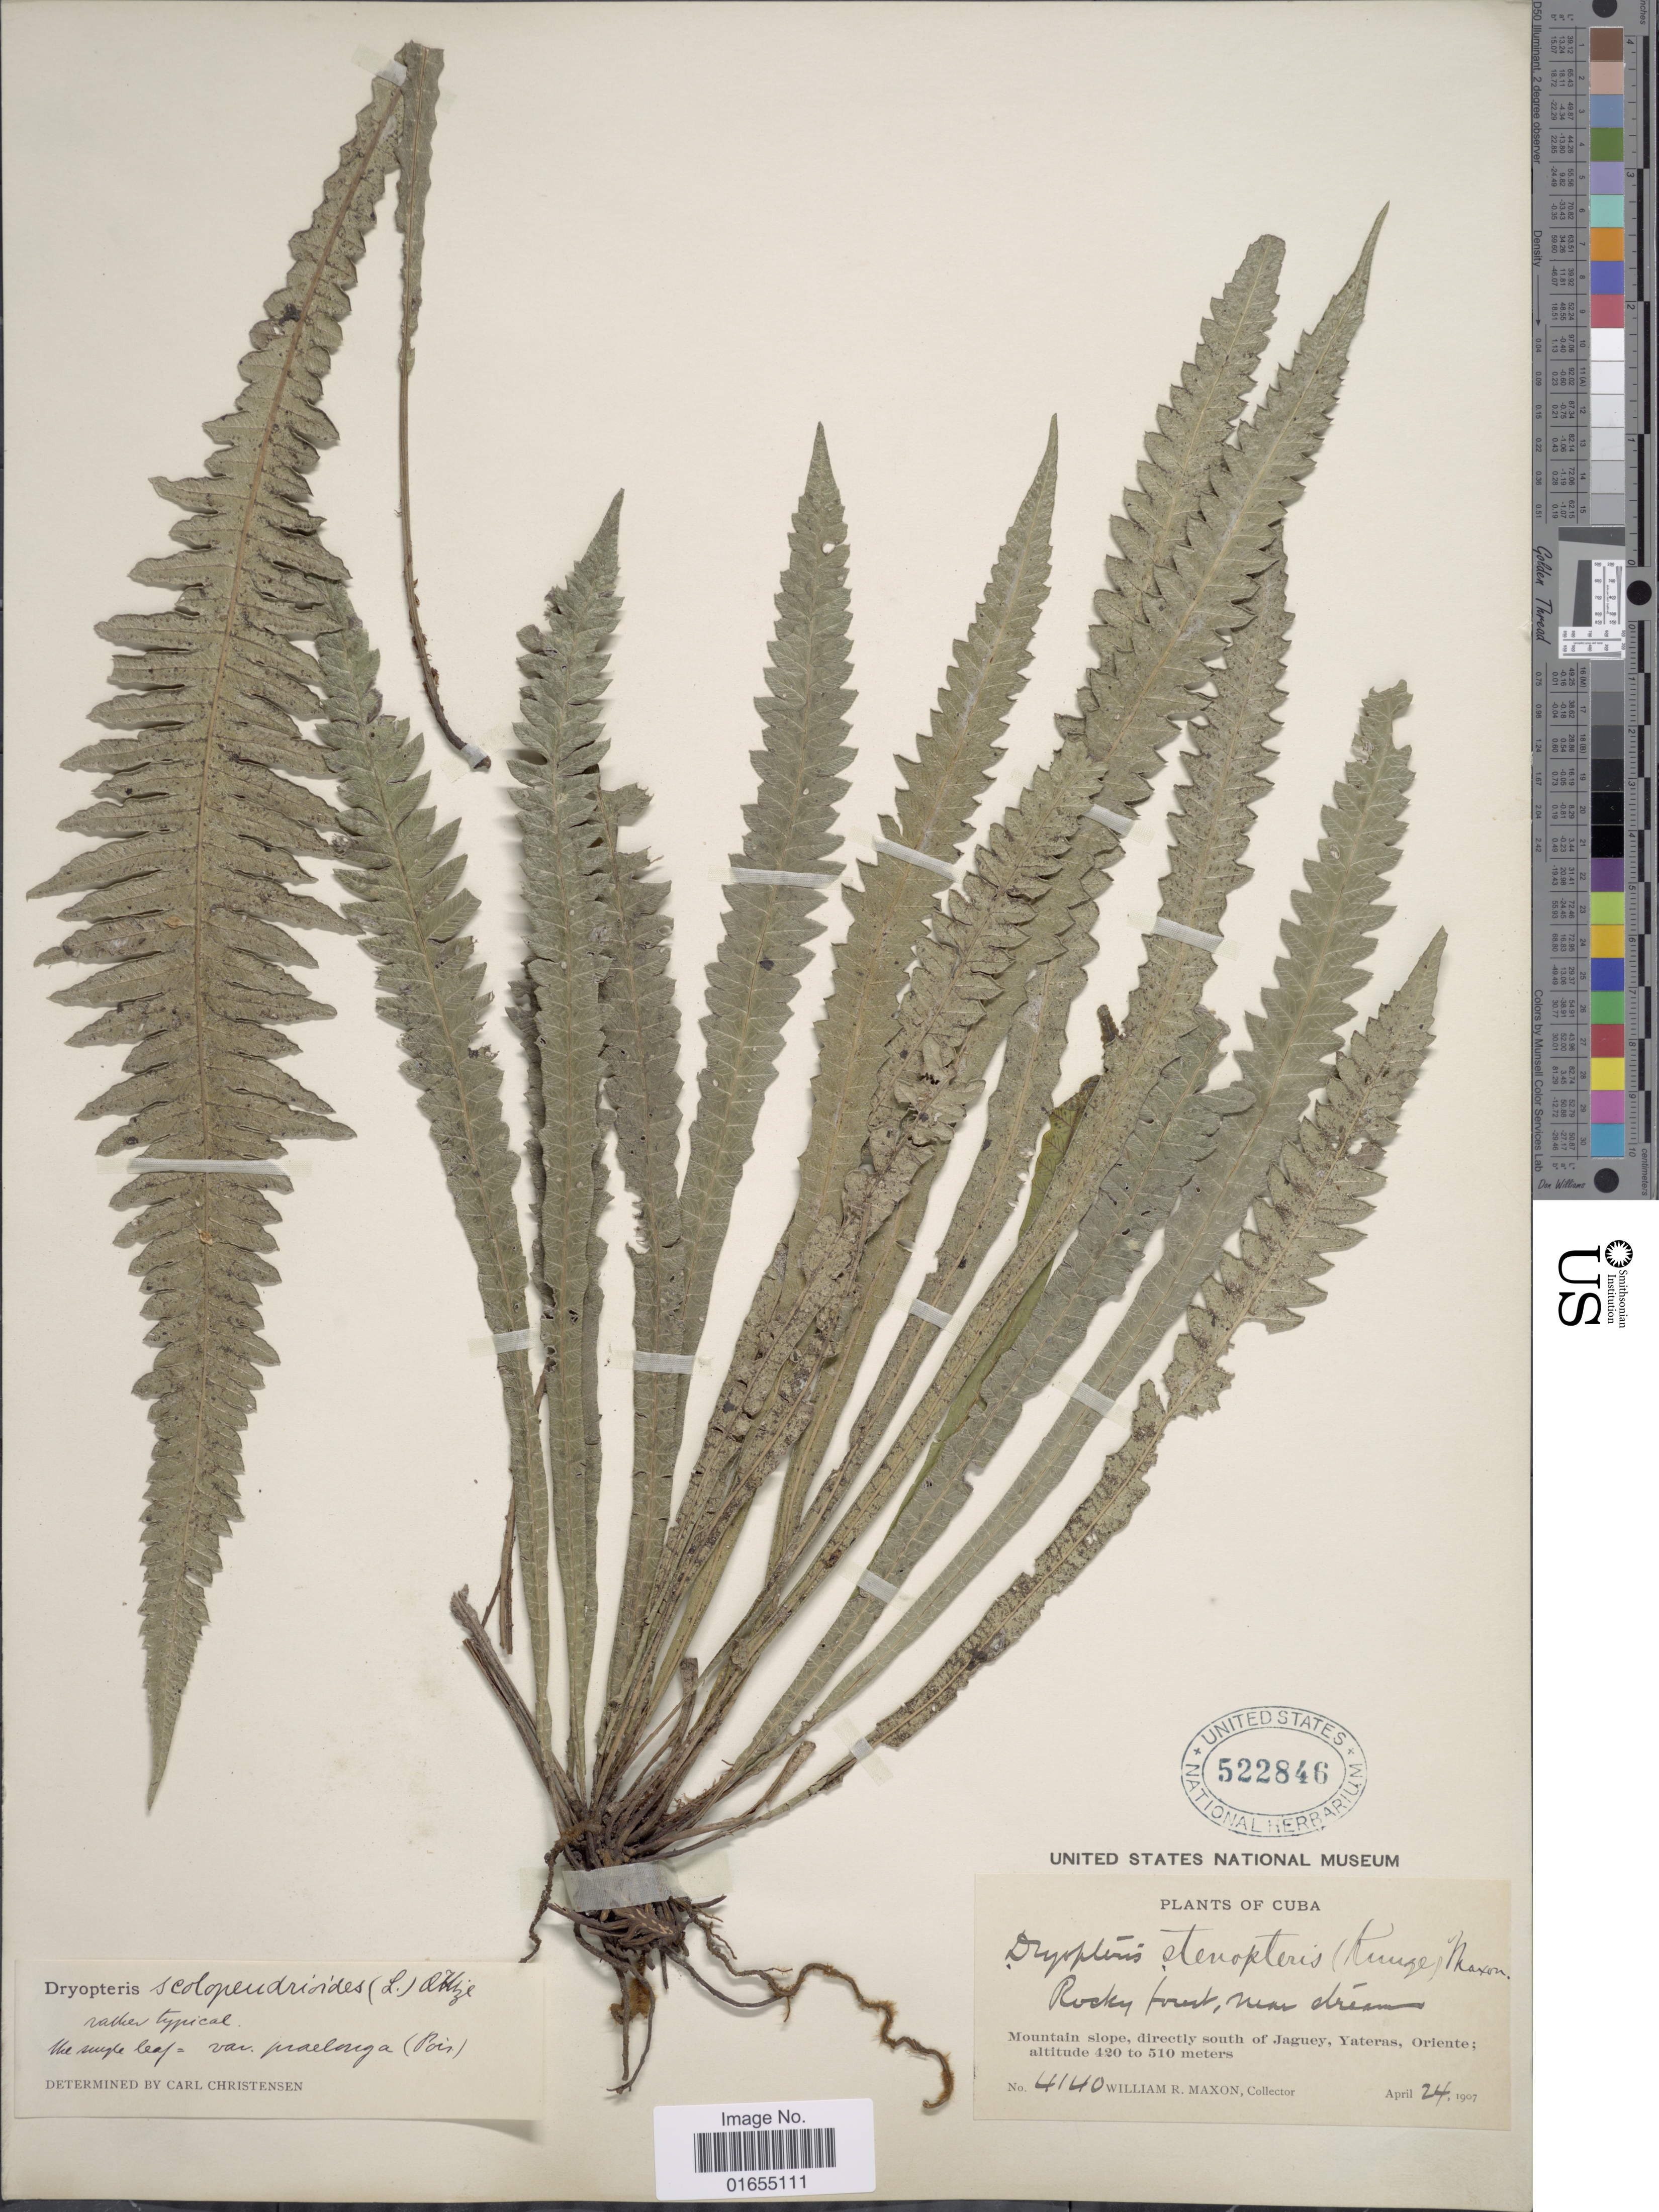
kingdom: Plantae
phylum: Tracheophyta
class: Polypodiopsida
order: Polypodiales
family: Thelypteridaceae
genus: Goniopteris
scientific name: Goniopteris scolopendrioides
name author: (L.) C. Presl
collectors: W. R. Maxon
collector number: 4140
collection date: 1907-04-24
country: Cuba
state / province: Oriente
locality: Mountain slope, directly south of Jaguey, Yateras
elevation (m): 420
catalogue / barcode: US 522846